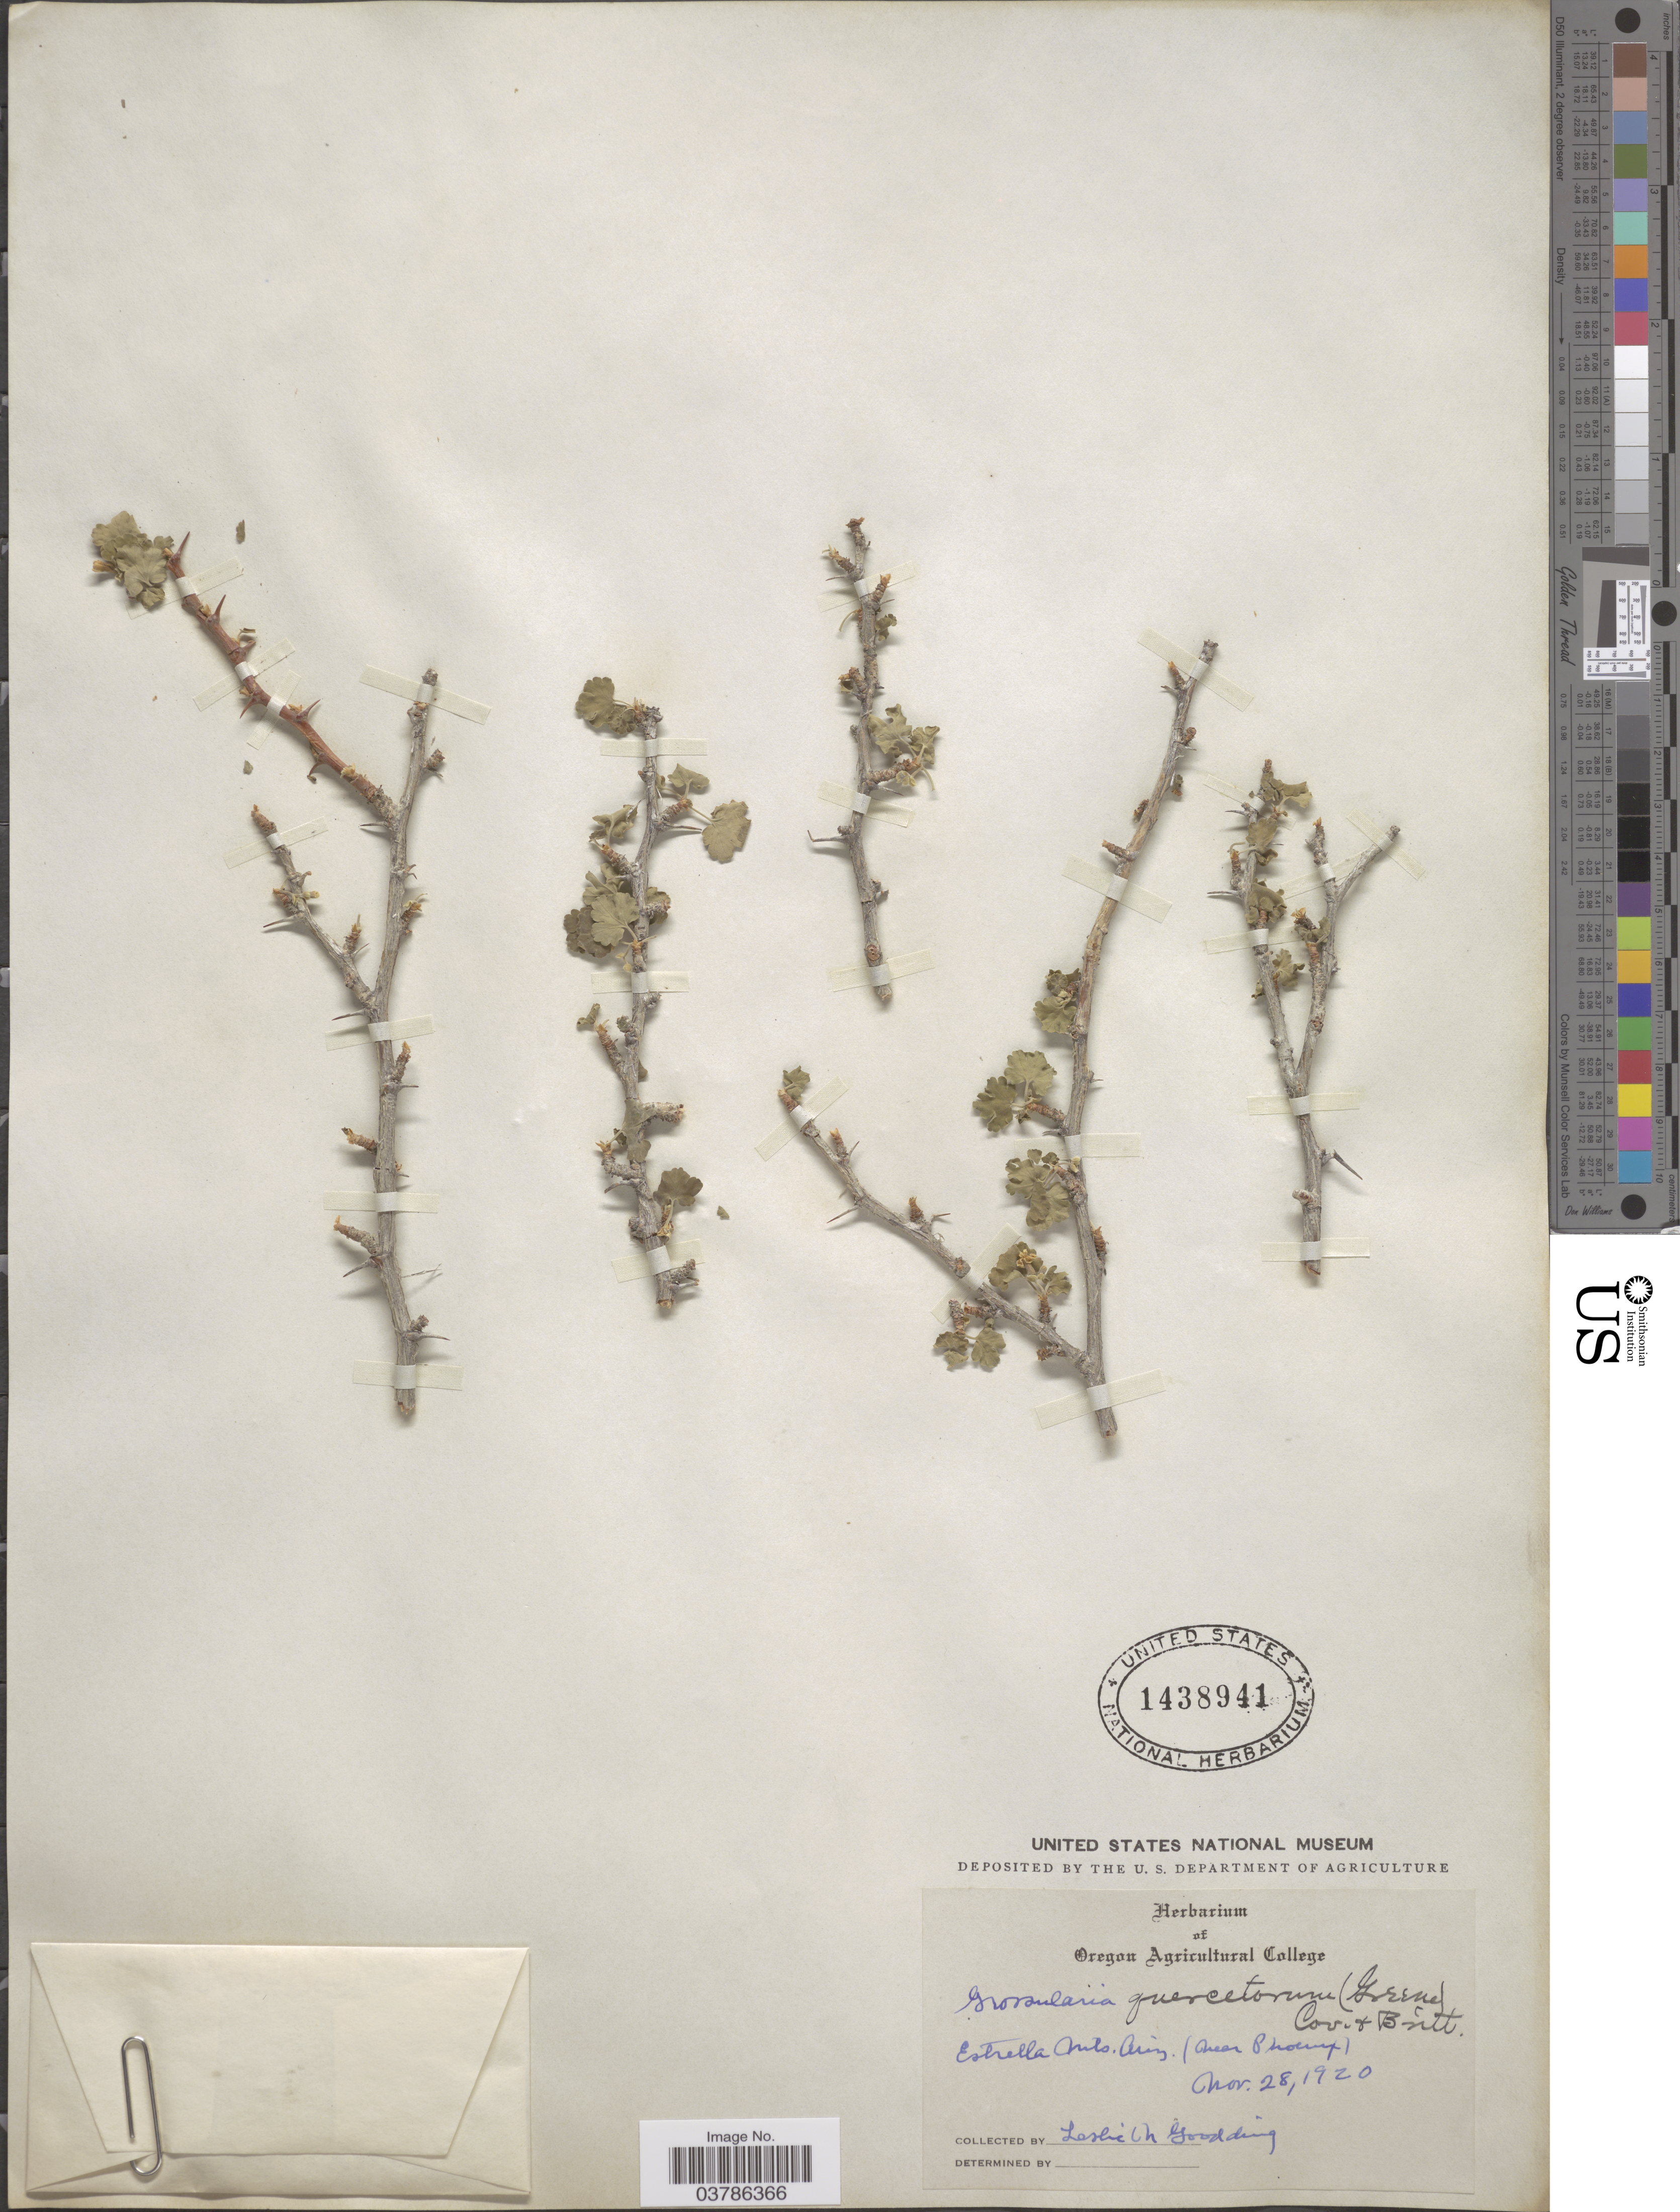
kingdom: Plantae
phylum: Tracheophyta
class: Magnoliopsida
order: Saxifragales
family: Grossulariaceae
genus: Ribes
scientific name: Ribes quercetorum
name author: Greene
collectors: L. N. Goodding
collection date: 1920-11-28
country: United States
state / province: Arizona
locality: Estrella Mts. ( near Phoenix).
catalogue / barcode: US 1438941